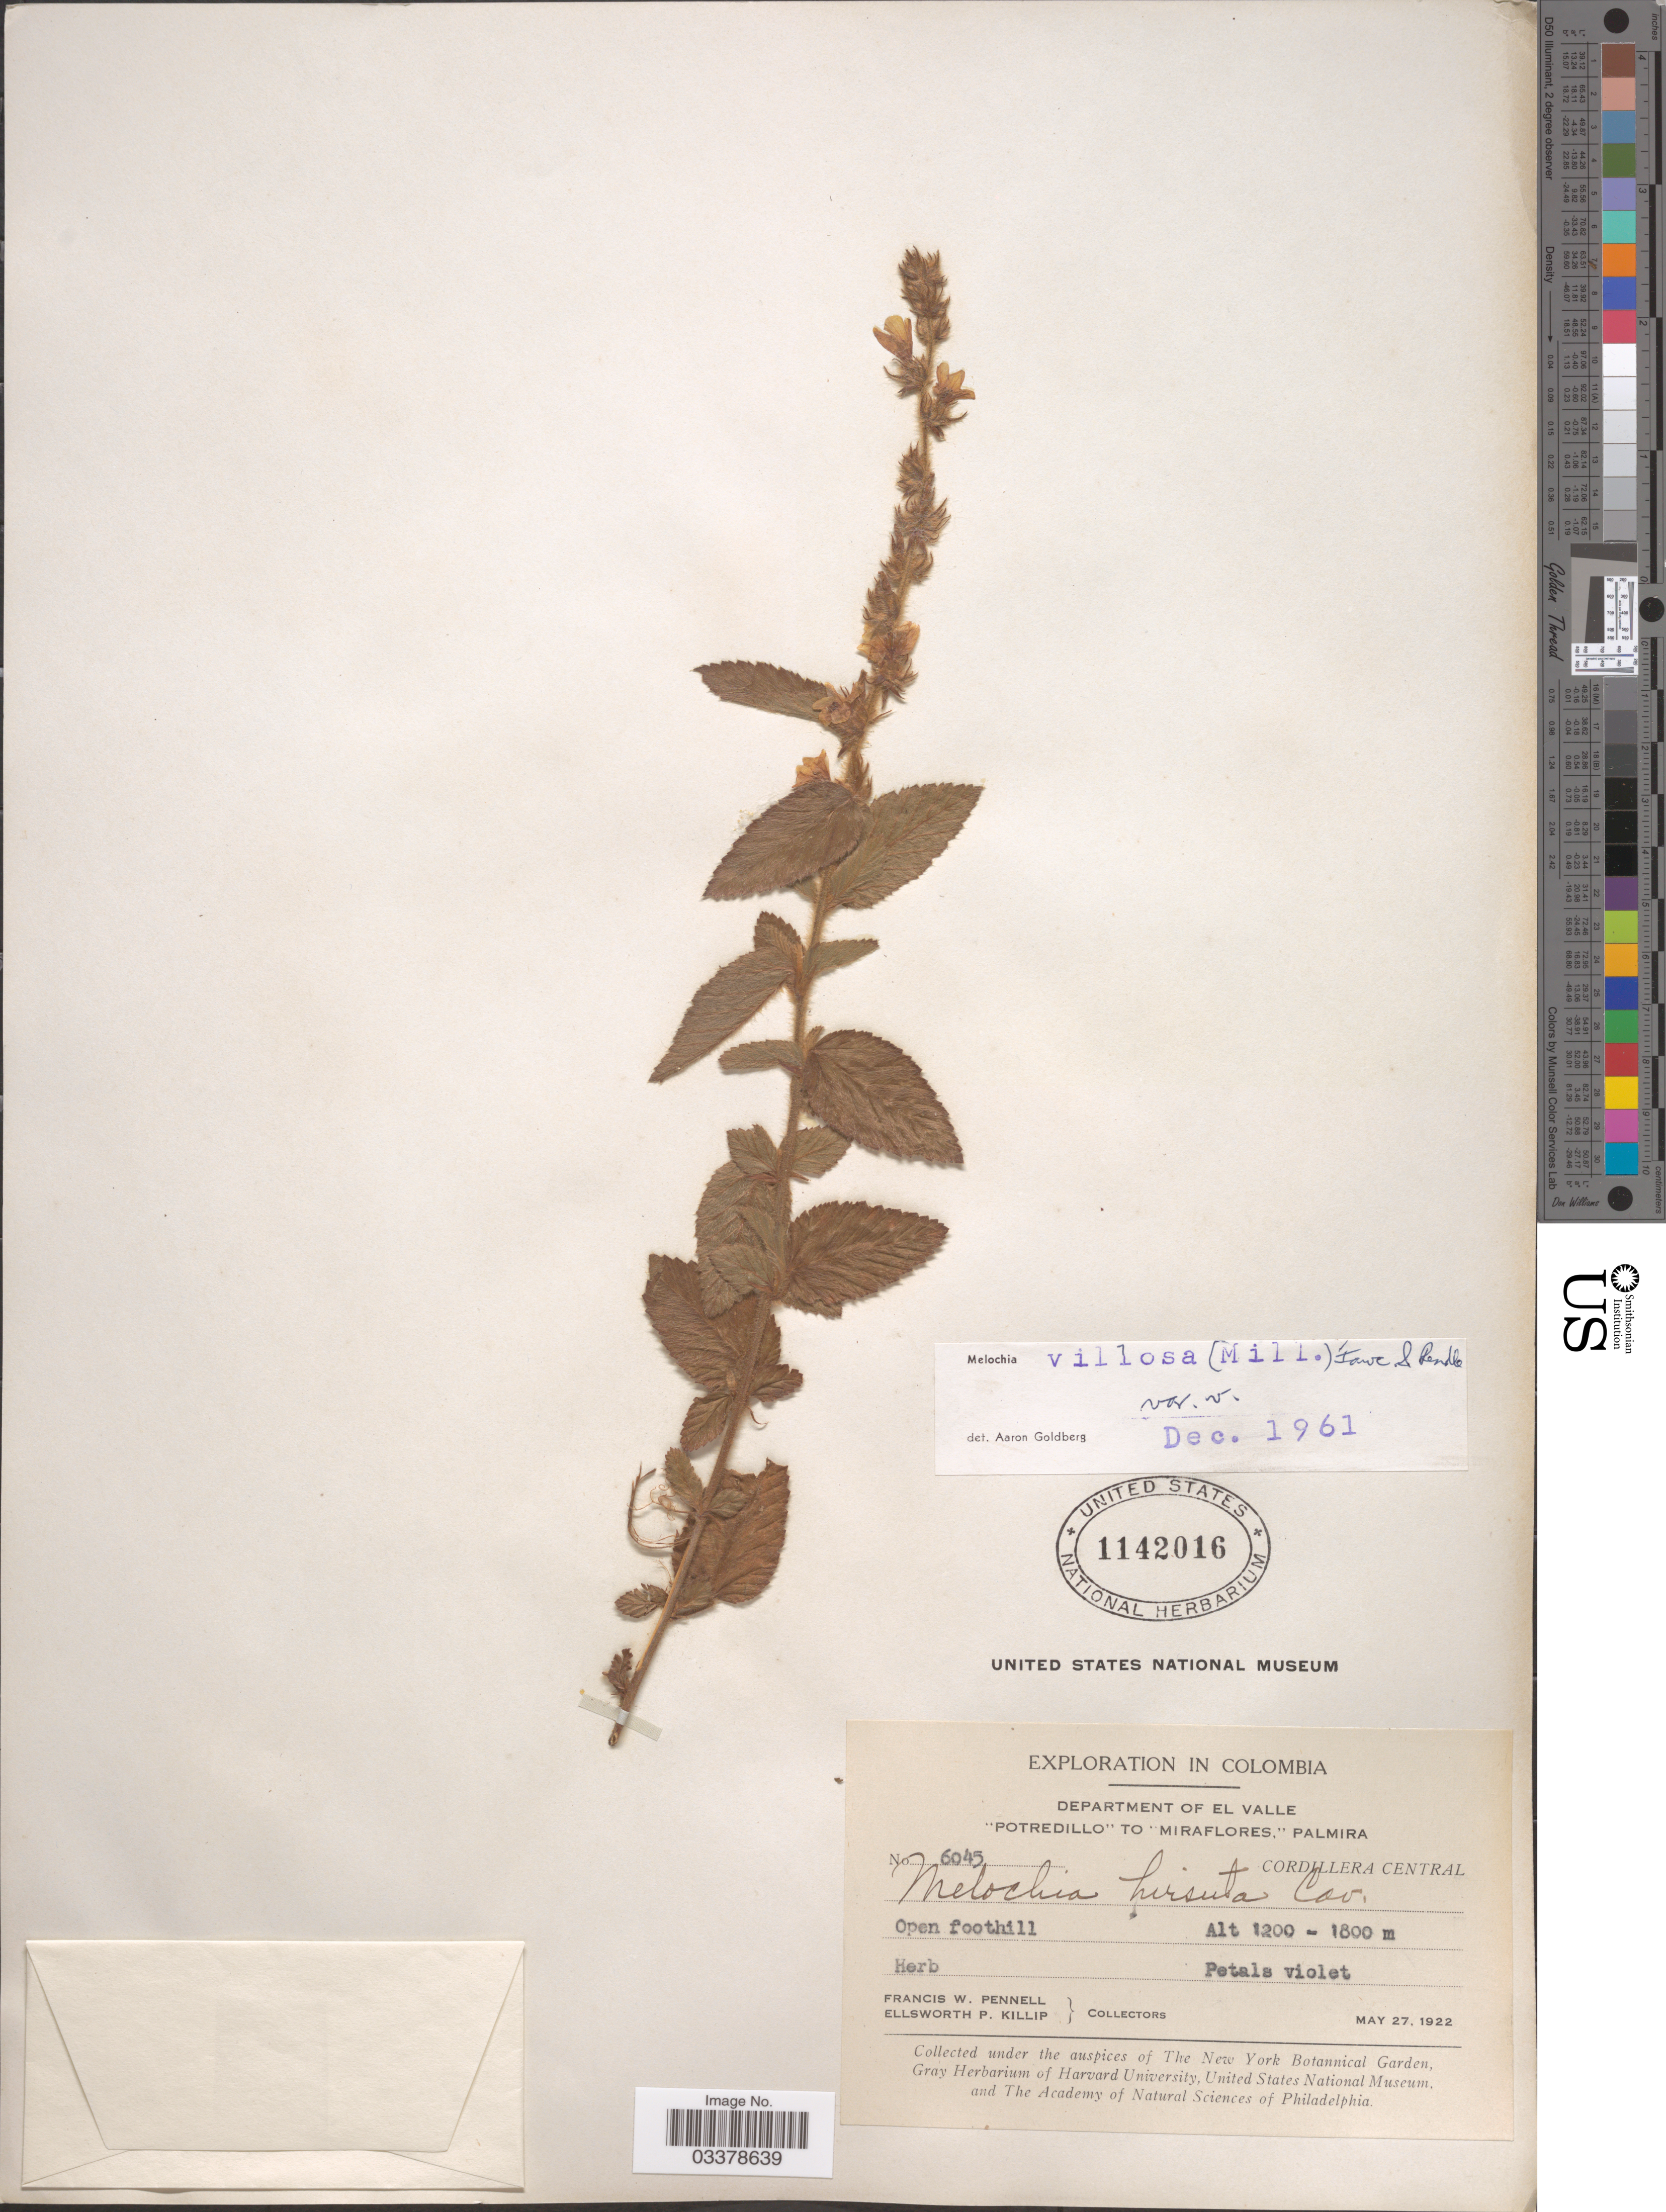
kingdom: Plantae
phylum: Tracheophyta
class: Magnoliopsida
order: Malvales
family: Malvaceae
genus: Melochia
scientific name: Melochia spicata var. spicata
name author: (L.) Fryxell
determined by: Dorr, L. J., (BOT), Smithsonian Institution - National Museum of Natural History (UNITED STATES)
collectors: F. W. Pennell & E. P. Killip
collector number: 6043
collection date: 1922-05-27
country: Colombia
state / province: Valle del Cauca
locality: Department of El Valle. "Potredillo" to "Miraflores," Palmira.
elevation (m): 1200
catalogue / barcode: US 1142016